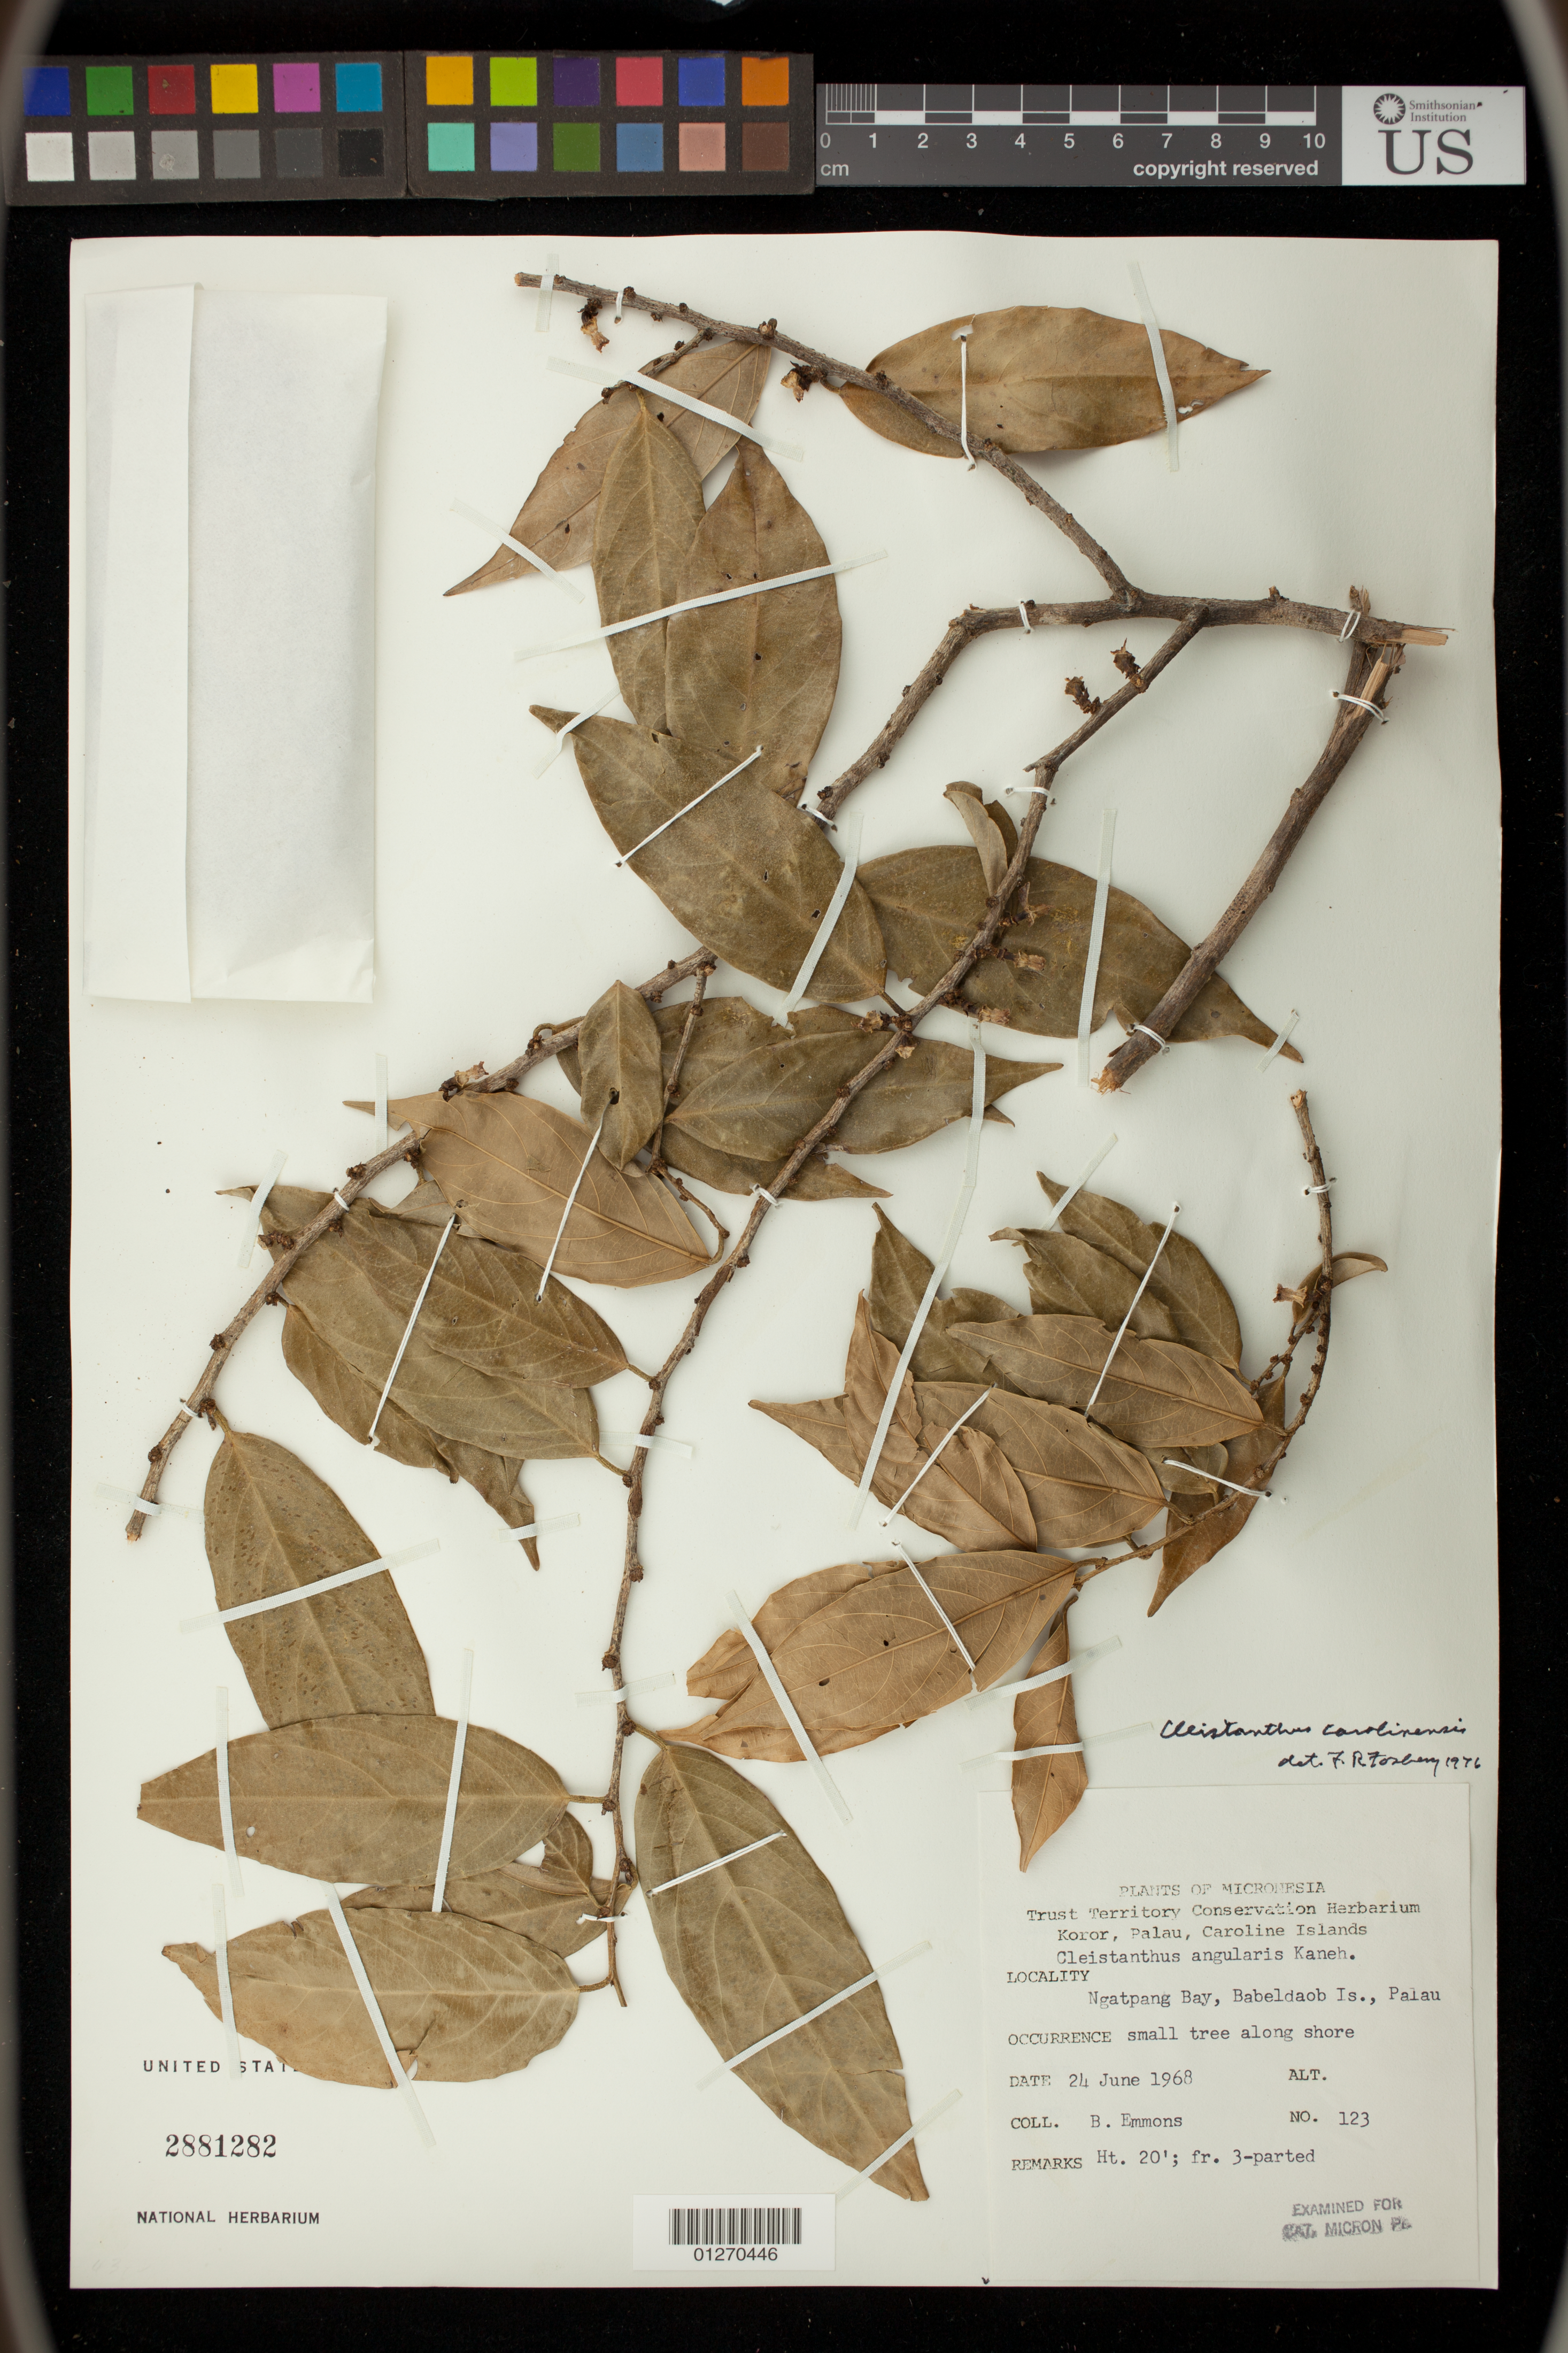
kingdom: Plantae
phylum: Tracheophyta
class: Magnoliopsida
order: Malpighiales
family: Phyllanthaceae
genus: Cleistanthus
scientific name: Cleistanthus carolinianus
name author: Jabl.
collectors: B. Emmons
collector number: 123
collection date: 1968-06-24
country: Palau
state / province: Ngatpang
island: Babeldaob [Babelthuap]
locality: Ngatpang Bay, Babeldaob Is.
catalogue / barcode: US 2881282